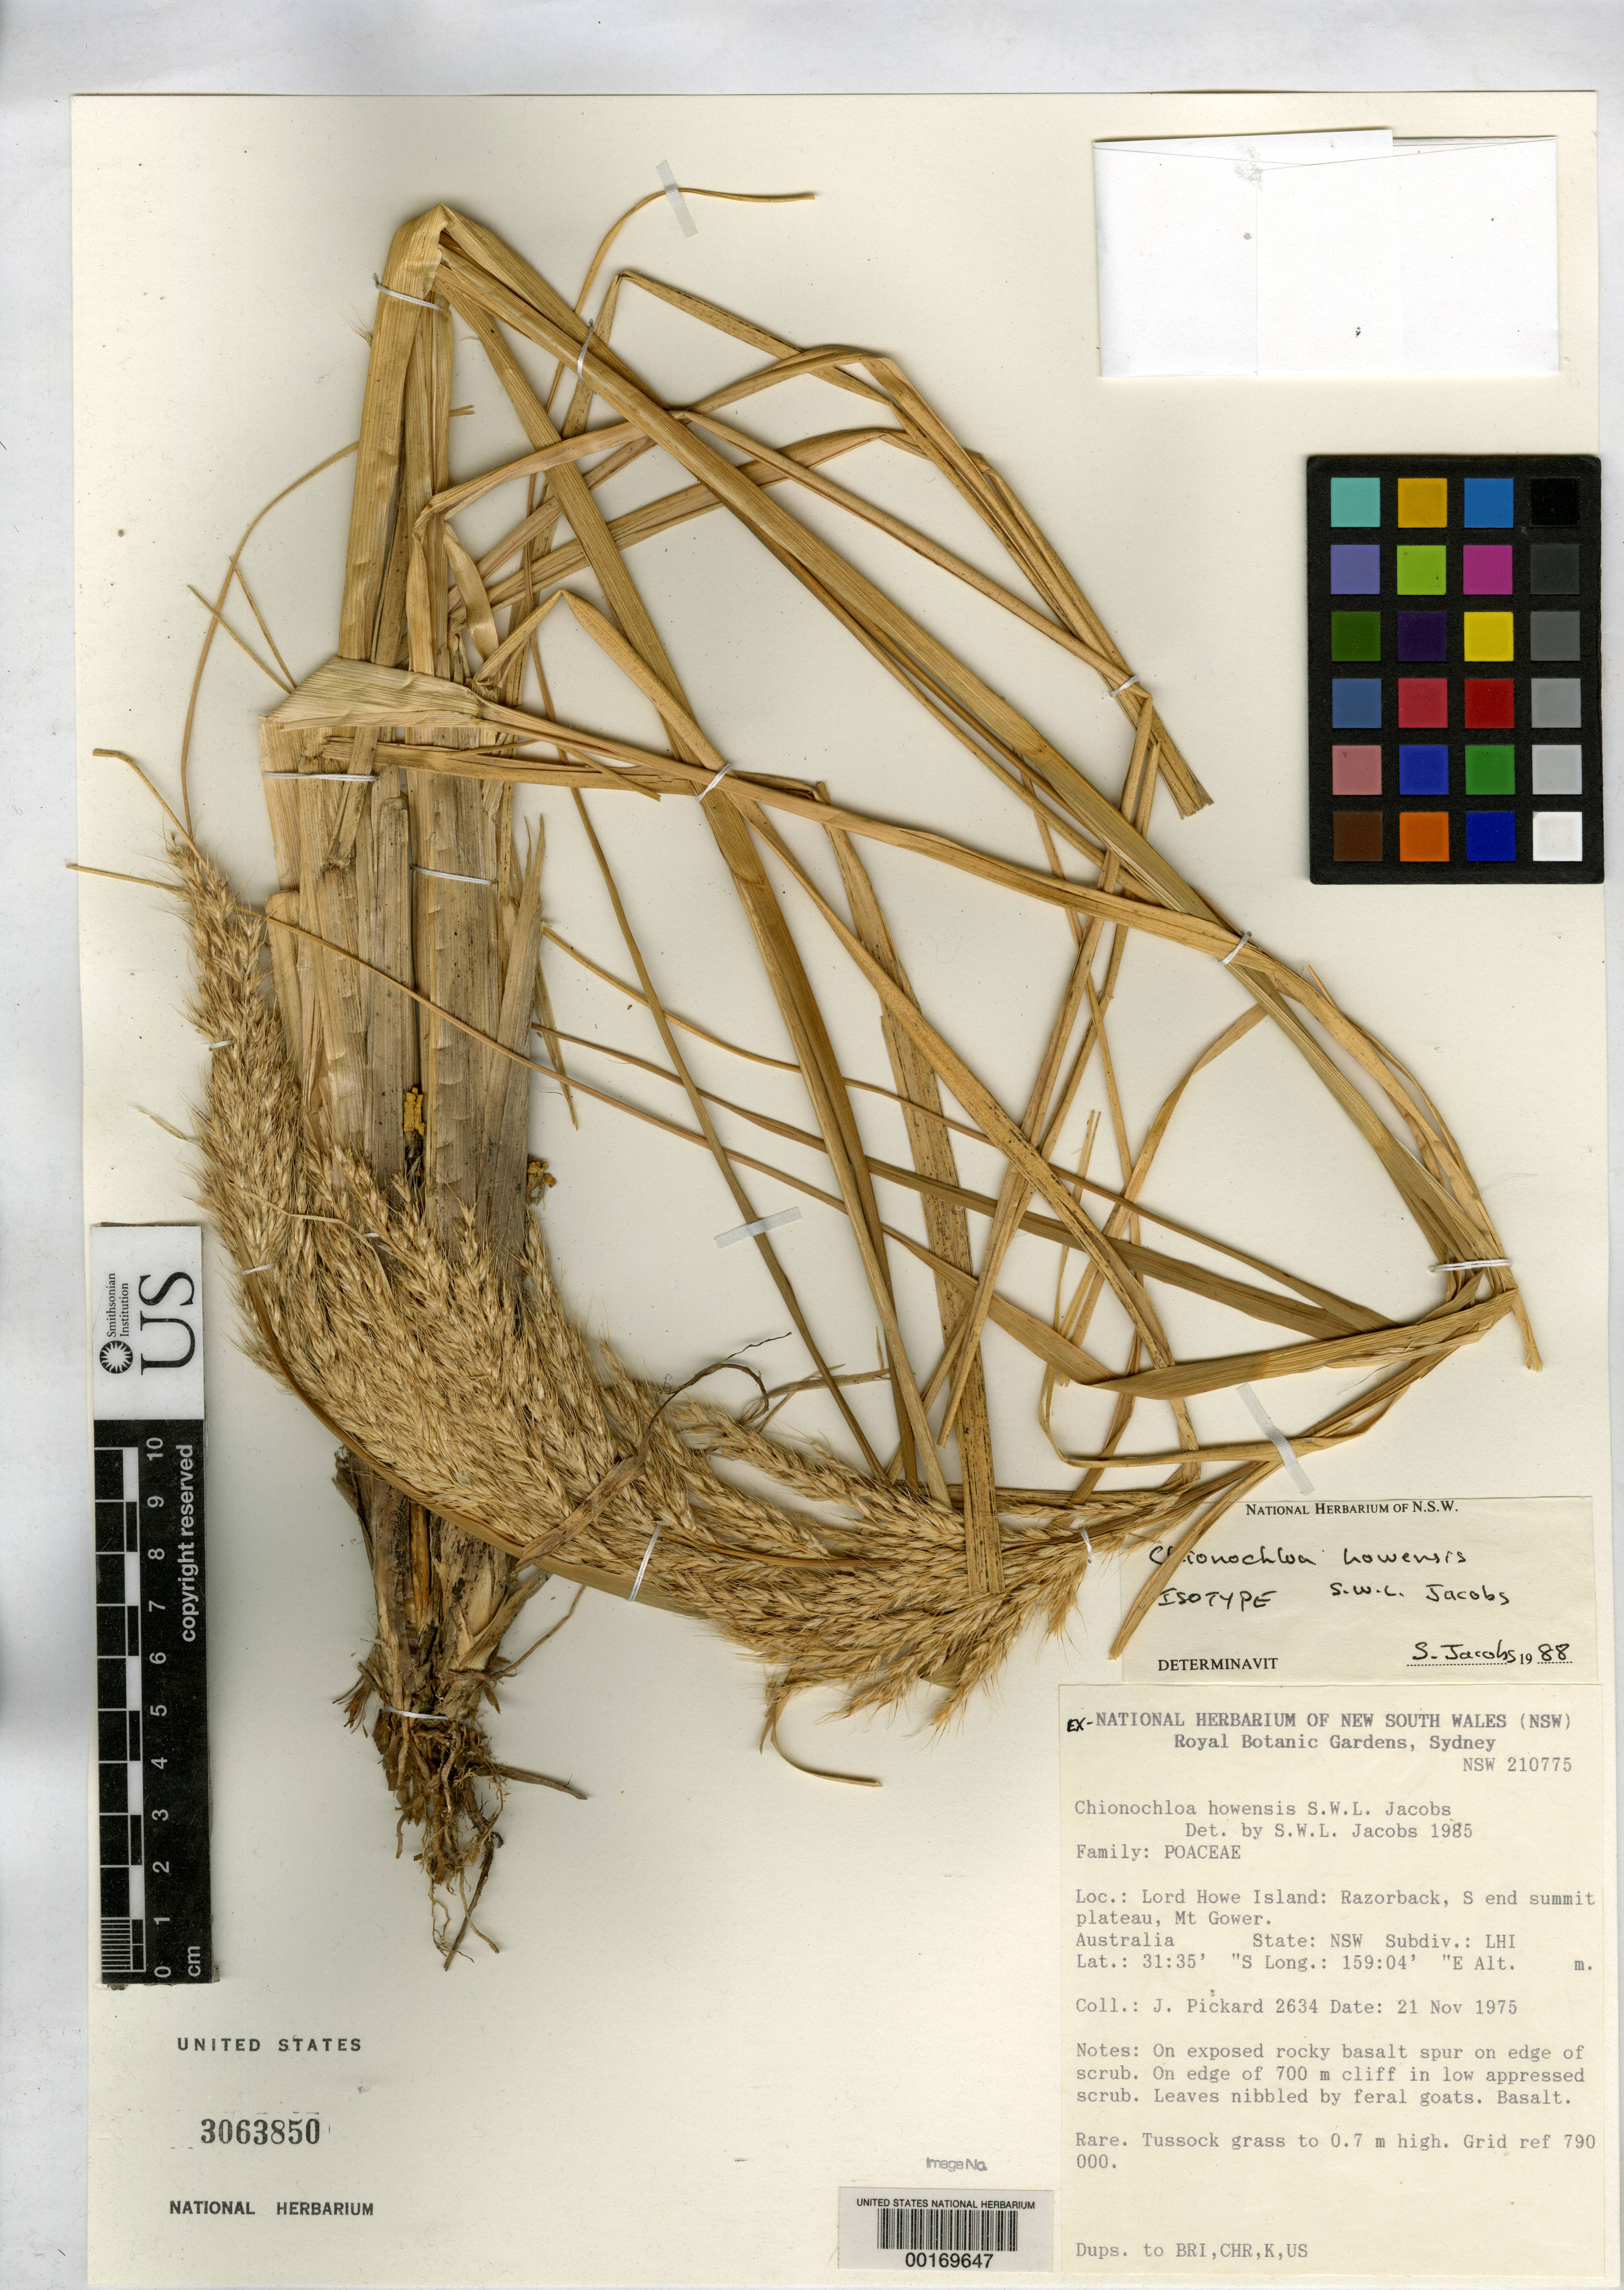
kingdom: Plantae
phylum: Tracheophyta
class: Liliopsida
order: Poales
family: Poaceae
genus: Chionochloa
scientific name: Chionochloa howensis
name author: S.W.L. Jacobs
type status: Isotype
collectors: J. Pickard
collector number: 2634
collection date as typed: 21 Nov 1975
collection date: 1975-11-21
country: Australia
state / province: New South Wales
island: Lord Howe Island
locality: Razorback, S end summit of plateau, Mount Gower.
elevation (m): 700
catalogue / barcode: US 3063850